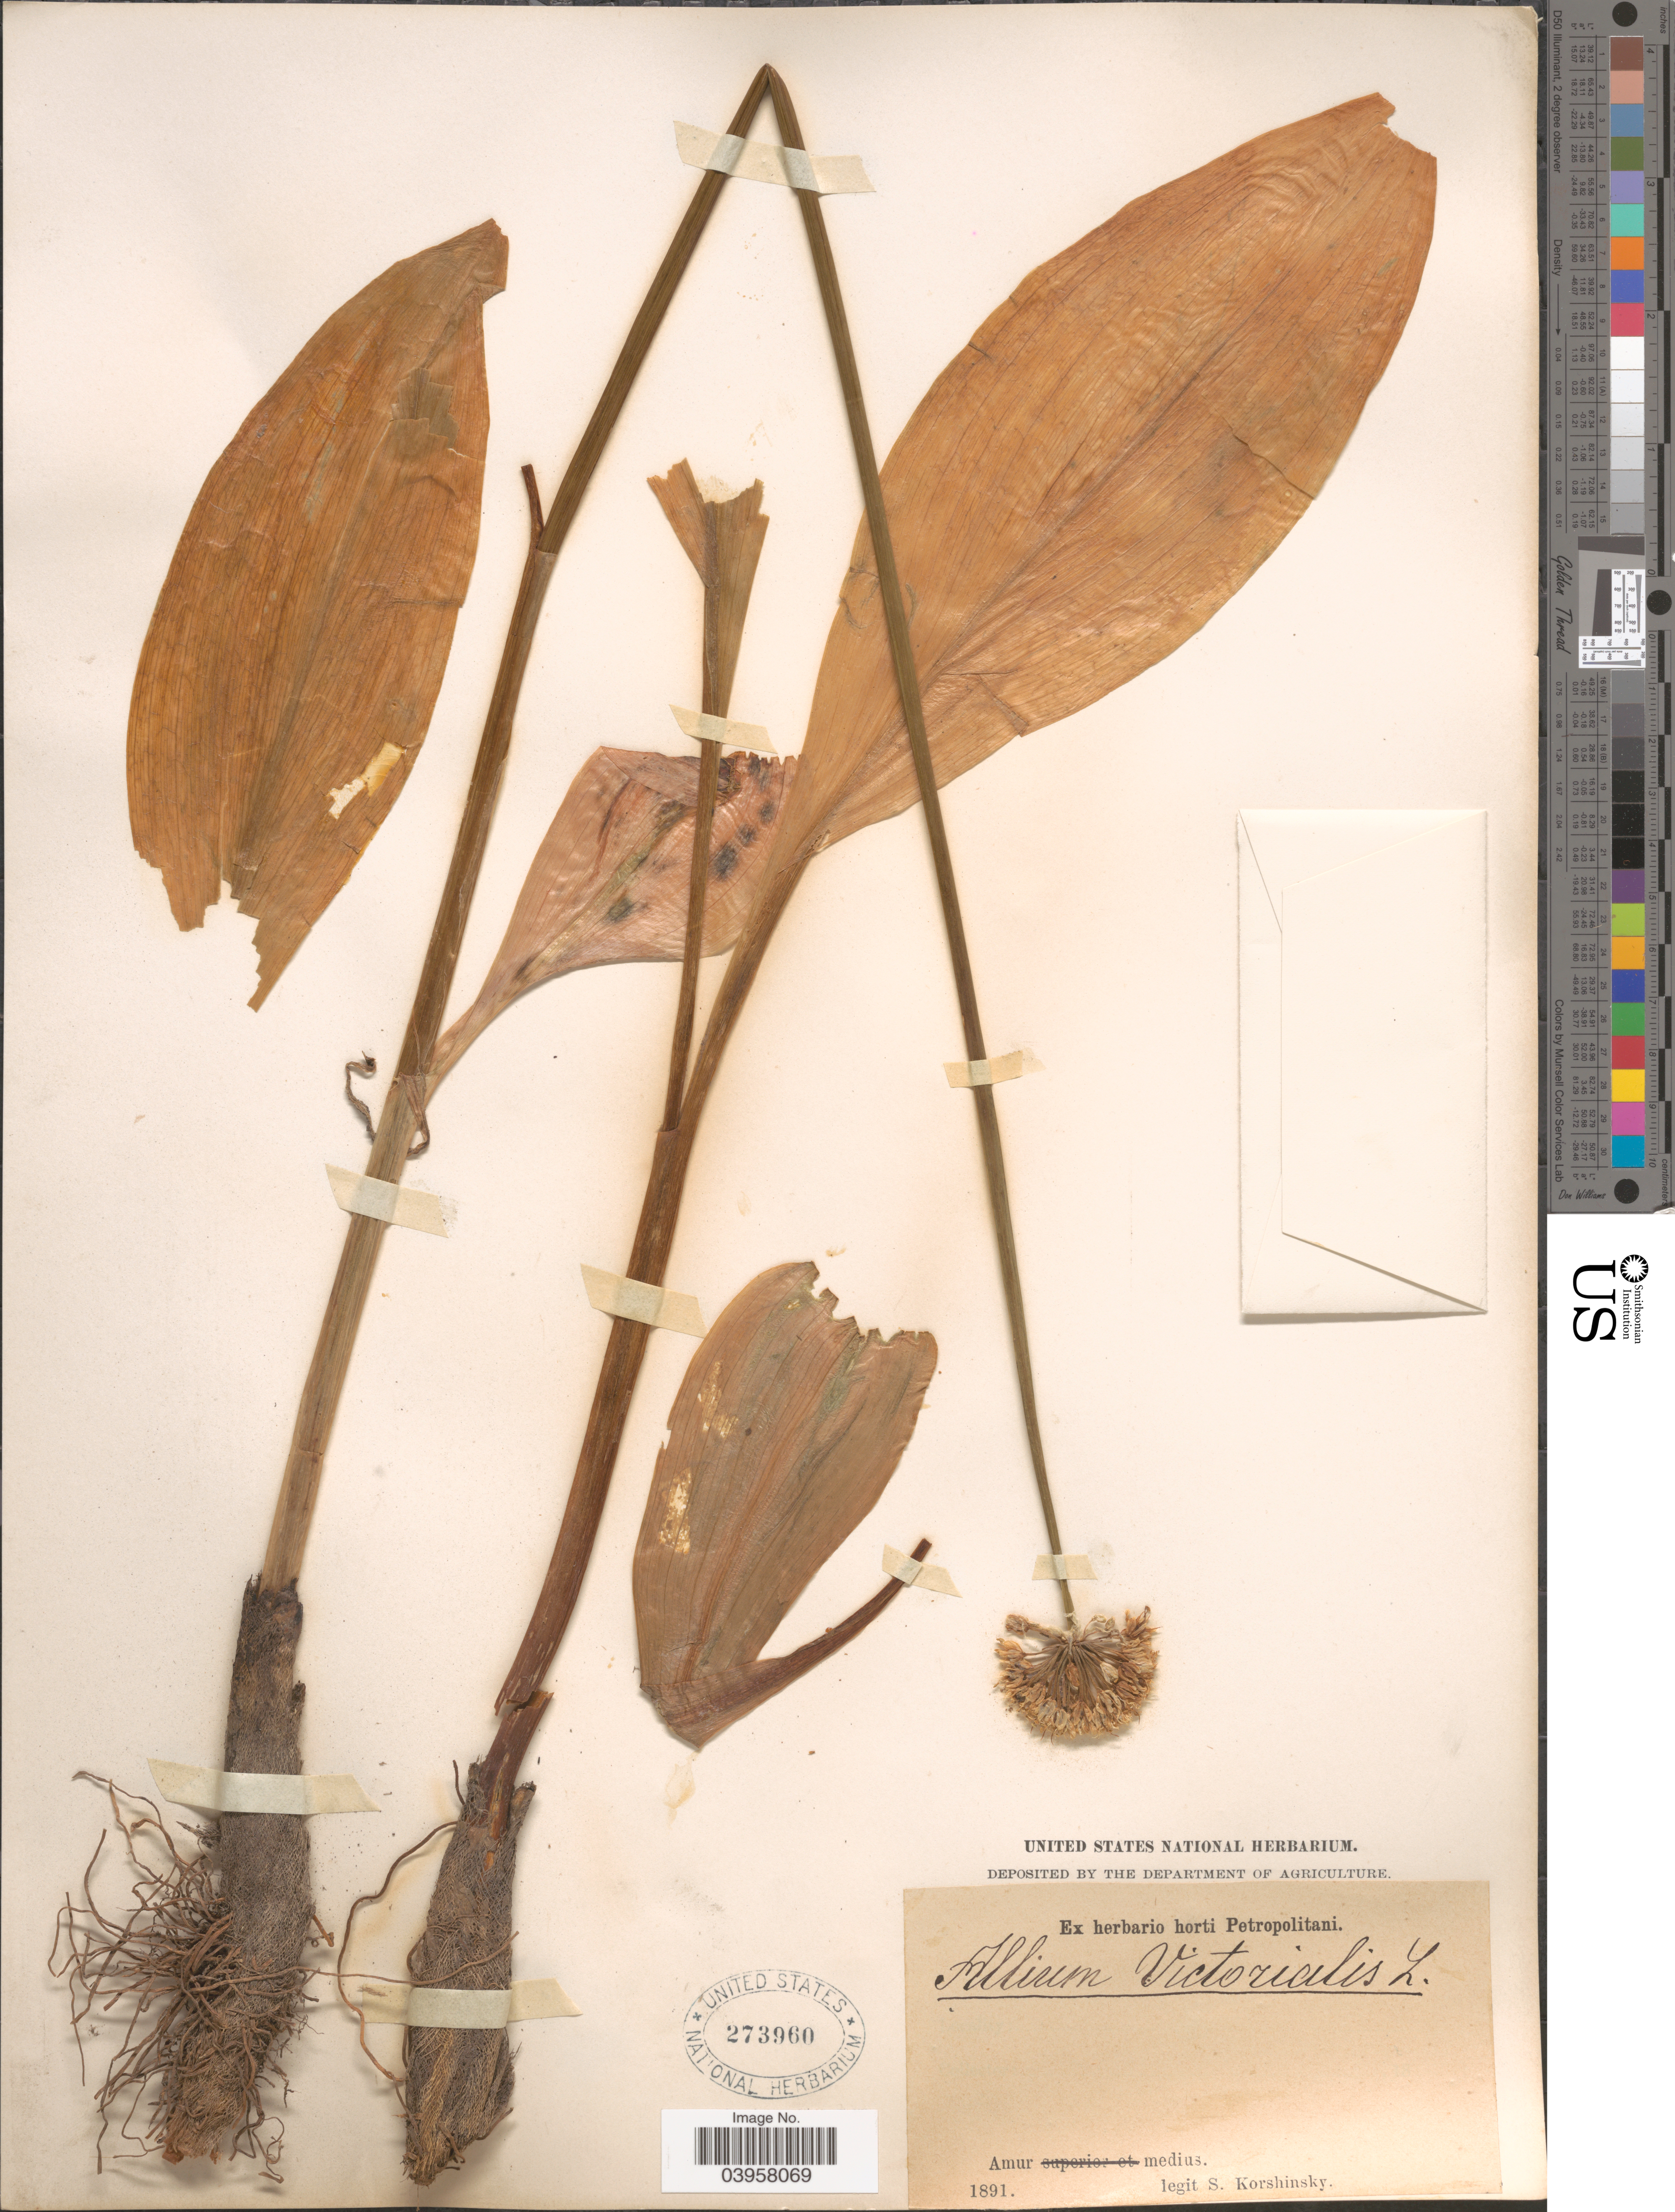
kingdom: Plantae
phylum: Tracheophyta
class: Liliopsida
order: Asparagales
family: Amaryllidaceae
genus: Allium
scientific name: Allium victorialis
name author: L.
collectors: S. I. Korshinsky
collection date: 1891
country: Russian Federation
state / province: Amur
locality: Amur medius.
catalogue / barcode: US 273960